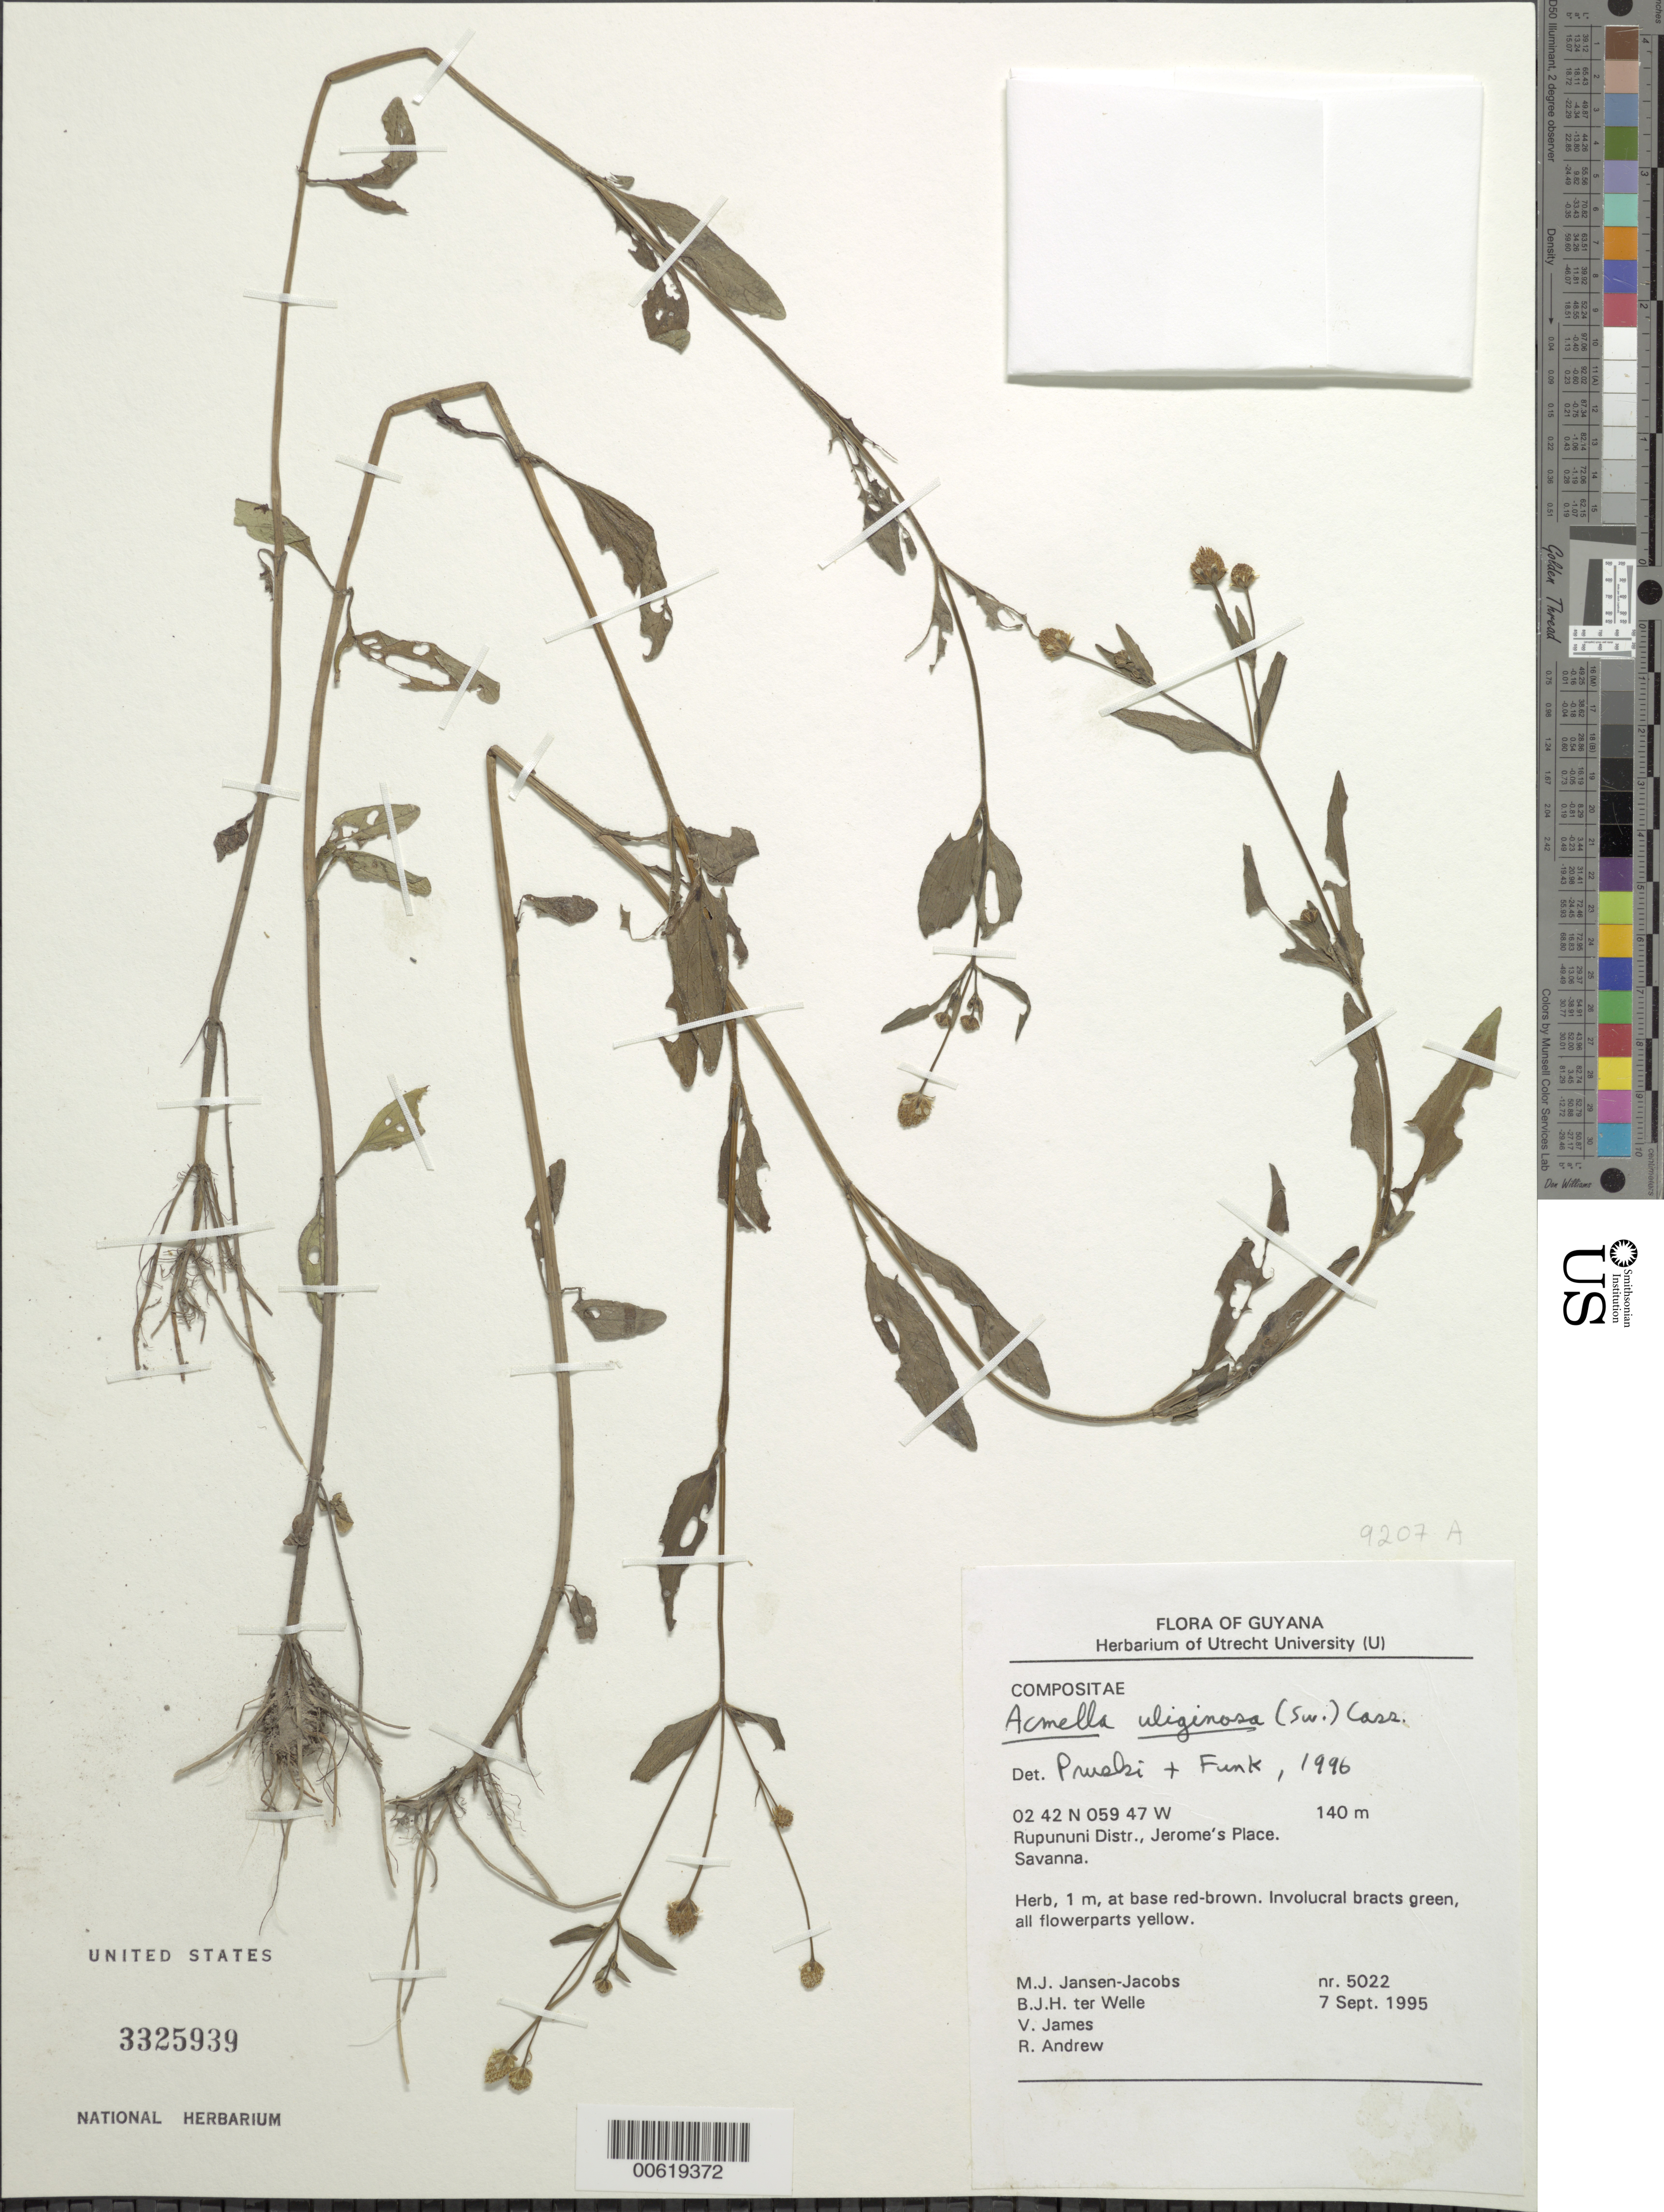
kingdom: Plantae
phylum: Tracheophyta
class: Magnoliopsida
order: Asterales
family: Asteraceae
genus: Acmella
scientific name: Acmella uliginosa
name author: (Sw.) Cass.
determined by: Pruski, J. F.; Funk, V. A.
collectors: M. J. Jansen-Jacobs, B. Welle, V. James & R. Andrew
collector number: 5022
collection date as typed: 7-Sep-95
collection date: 1995-09-07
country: Guyana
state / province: U. Takutu-U. Essequibo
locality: Jerome's Place, Talidku Mt., Rupununi Dist.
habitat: Savanna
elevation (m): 140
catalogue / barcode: US 3325939